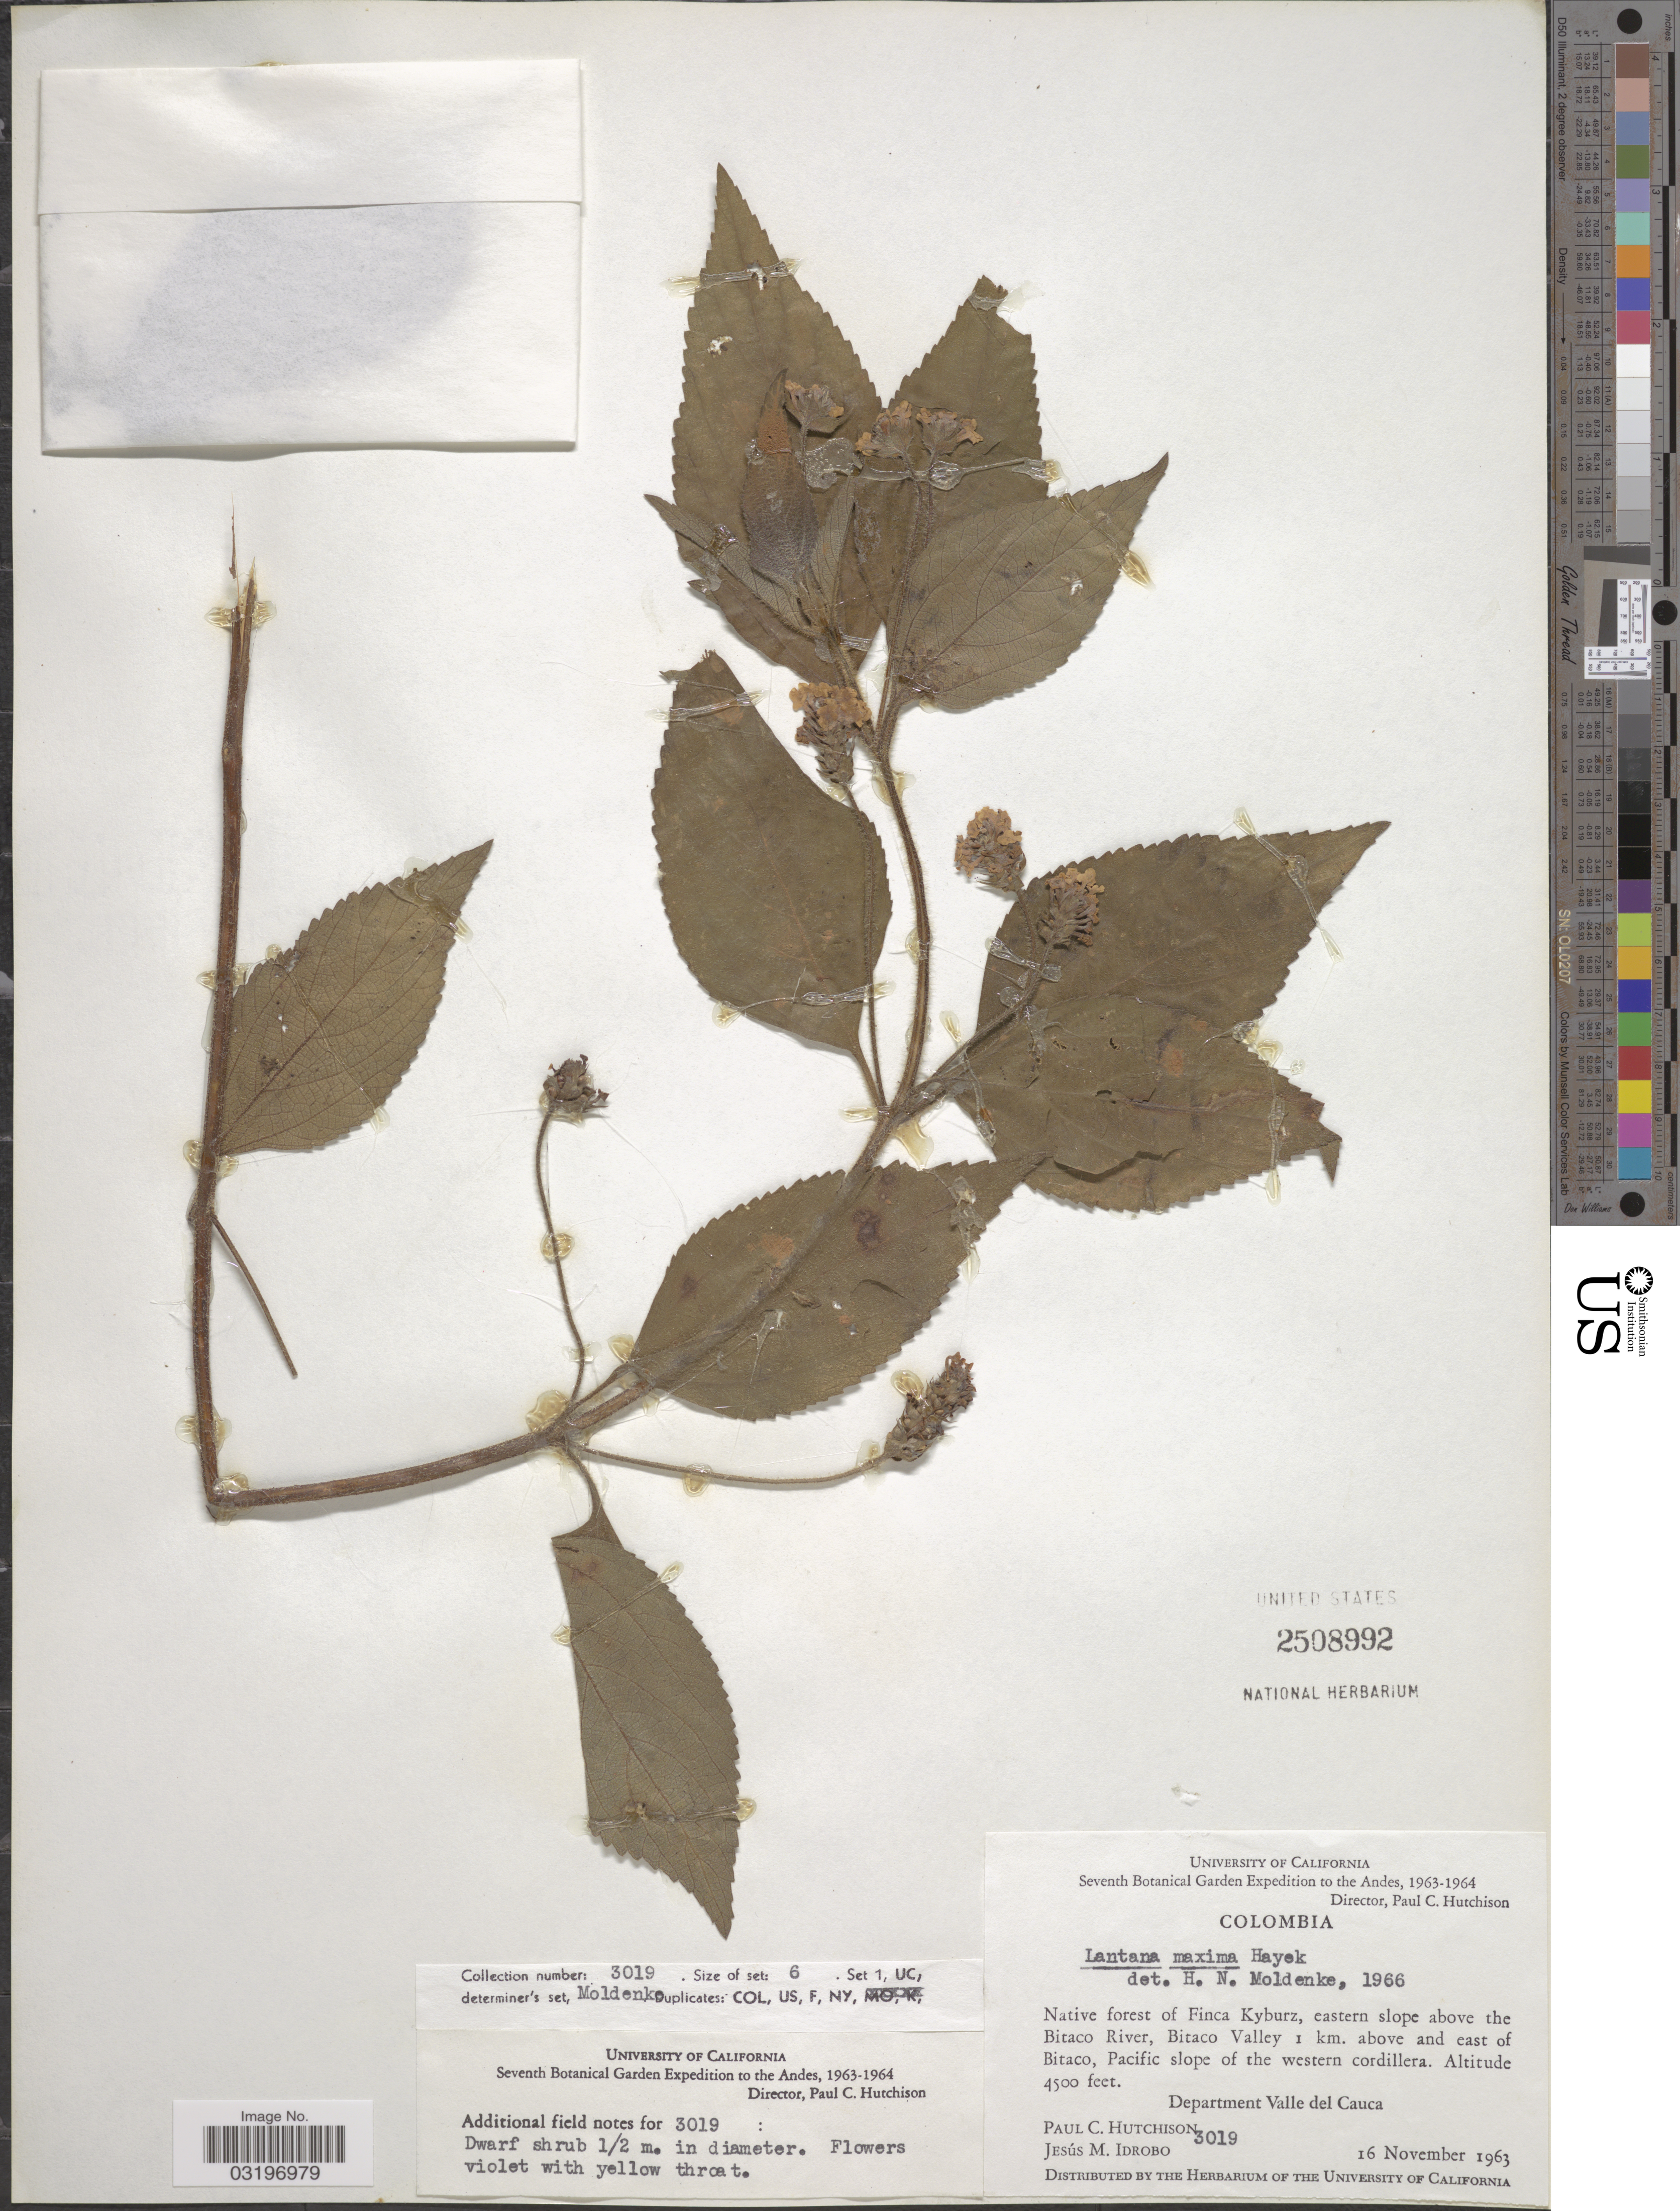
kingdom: Plantae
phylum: Tracheophyta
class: Magnoliopsida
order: Lamiales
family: Verbenaceae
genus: Lantana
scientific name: Lantana maxima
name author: Hayek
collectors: P. C. Hutchison & J. M. Idrobo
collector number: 3019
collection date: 1963-11-16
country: Colombia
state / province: Valle del Cauca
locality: Andes. Native forest of Finca Kyburz, eastern slope above the Bitaco River, Bitaco Valley 1 km. above and east of Bitaco, Pacific slope of the western cordillera. Department Valle del Cauca.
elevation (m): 1372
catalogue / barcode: US 2508992